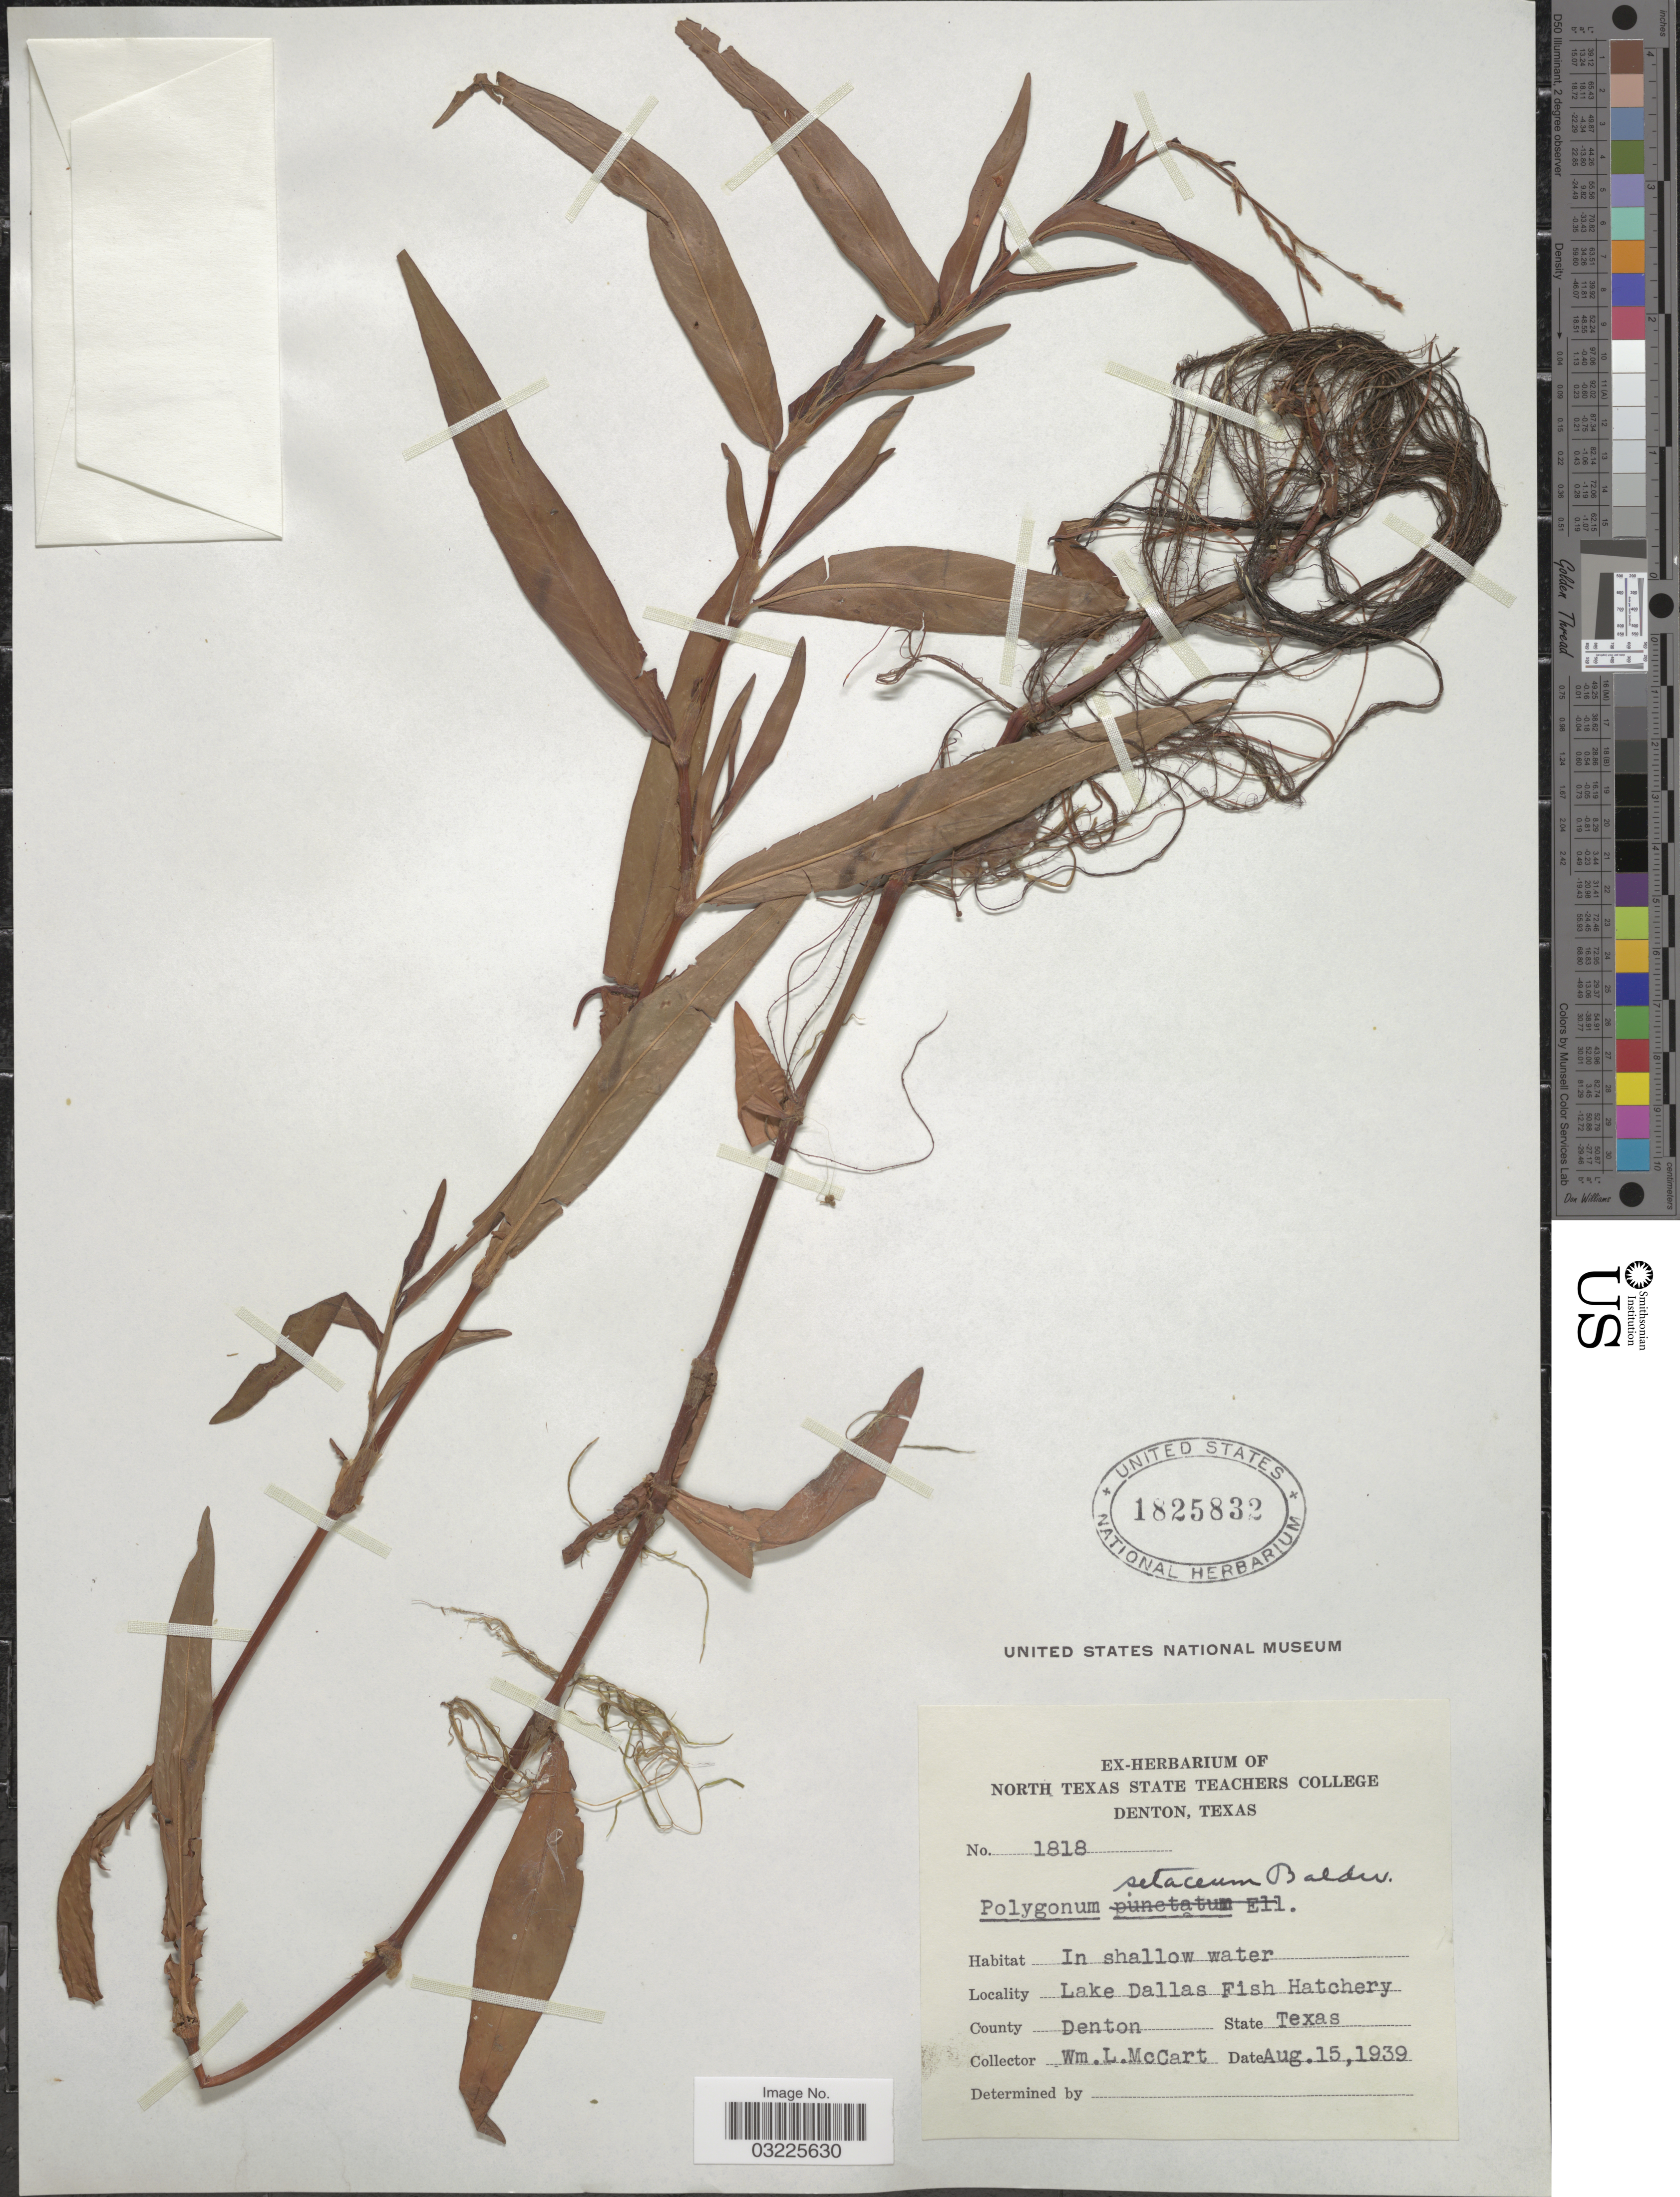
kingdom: Plantae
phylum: Tracheophyta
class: Magnoliopsida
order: Caryophyllales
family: Polygonaceae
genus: Persicaria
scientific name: Persicaria hydropiperoides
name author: (Michx.) Small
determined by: Atha, D. E.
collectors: W. McCart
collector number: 1818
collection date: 1939-08-15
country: United States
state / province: Texas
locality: Lake Dallas Fish Hatchery, County Denton.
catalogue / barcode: US 1825832